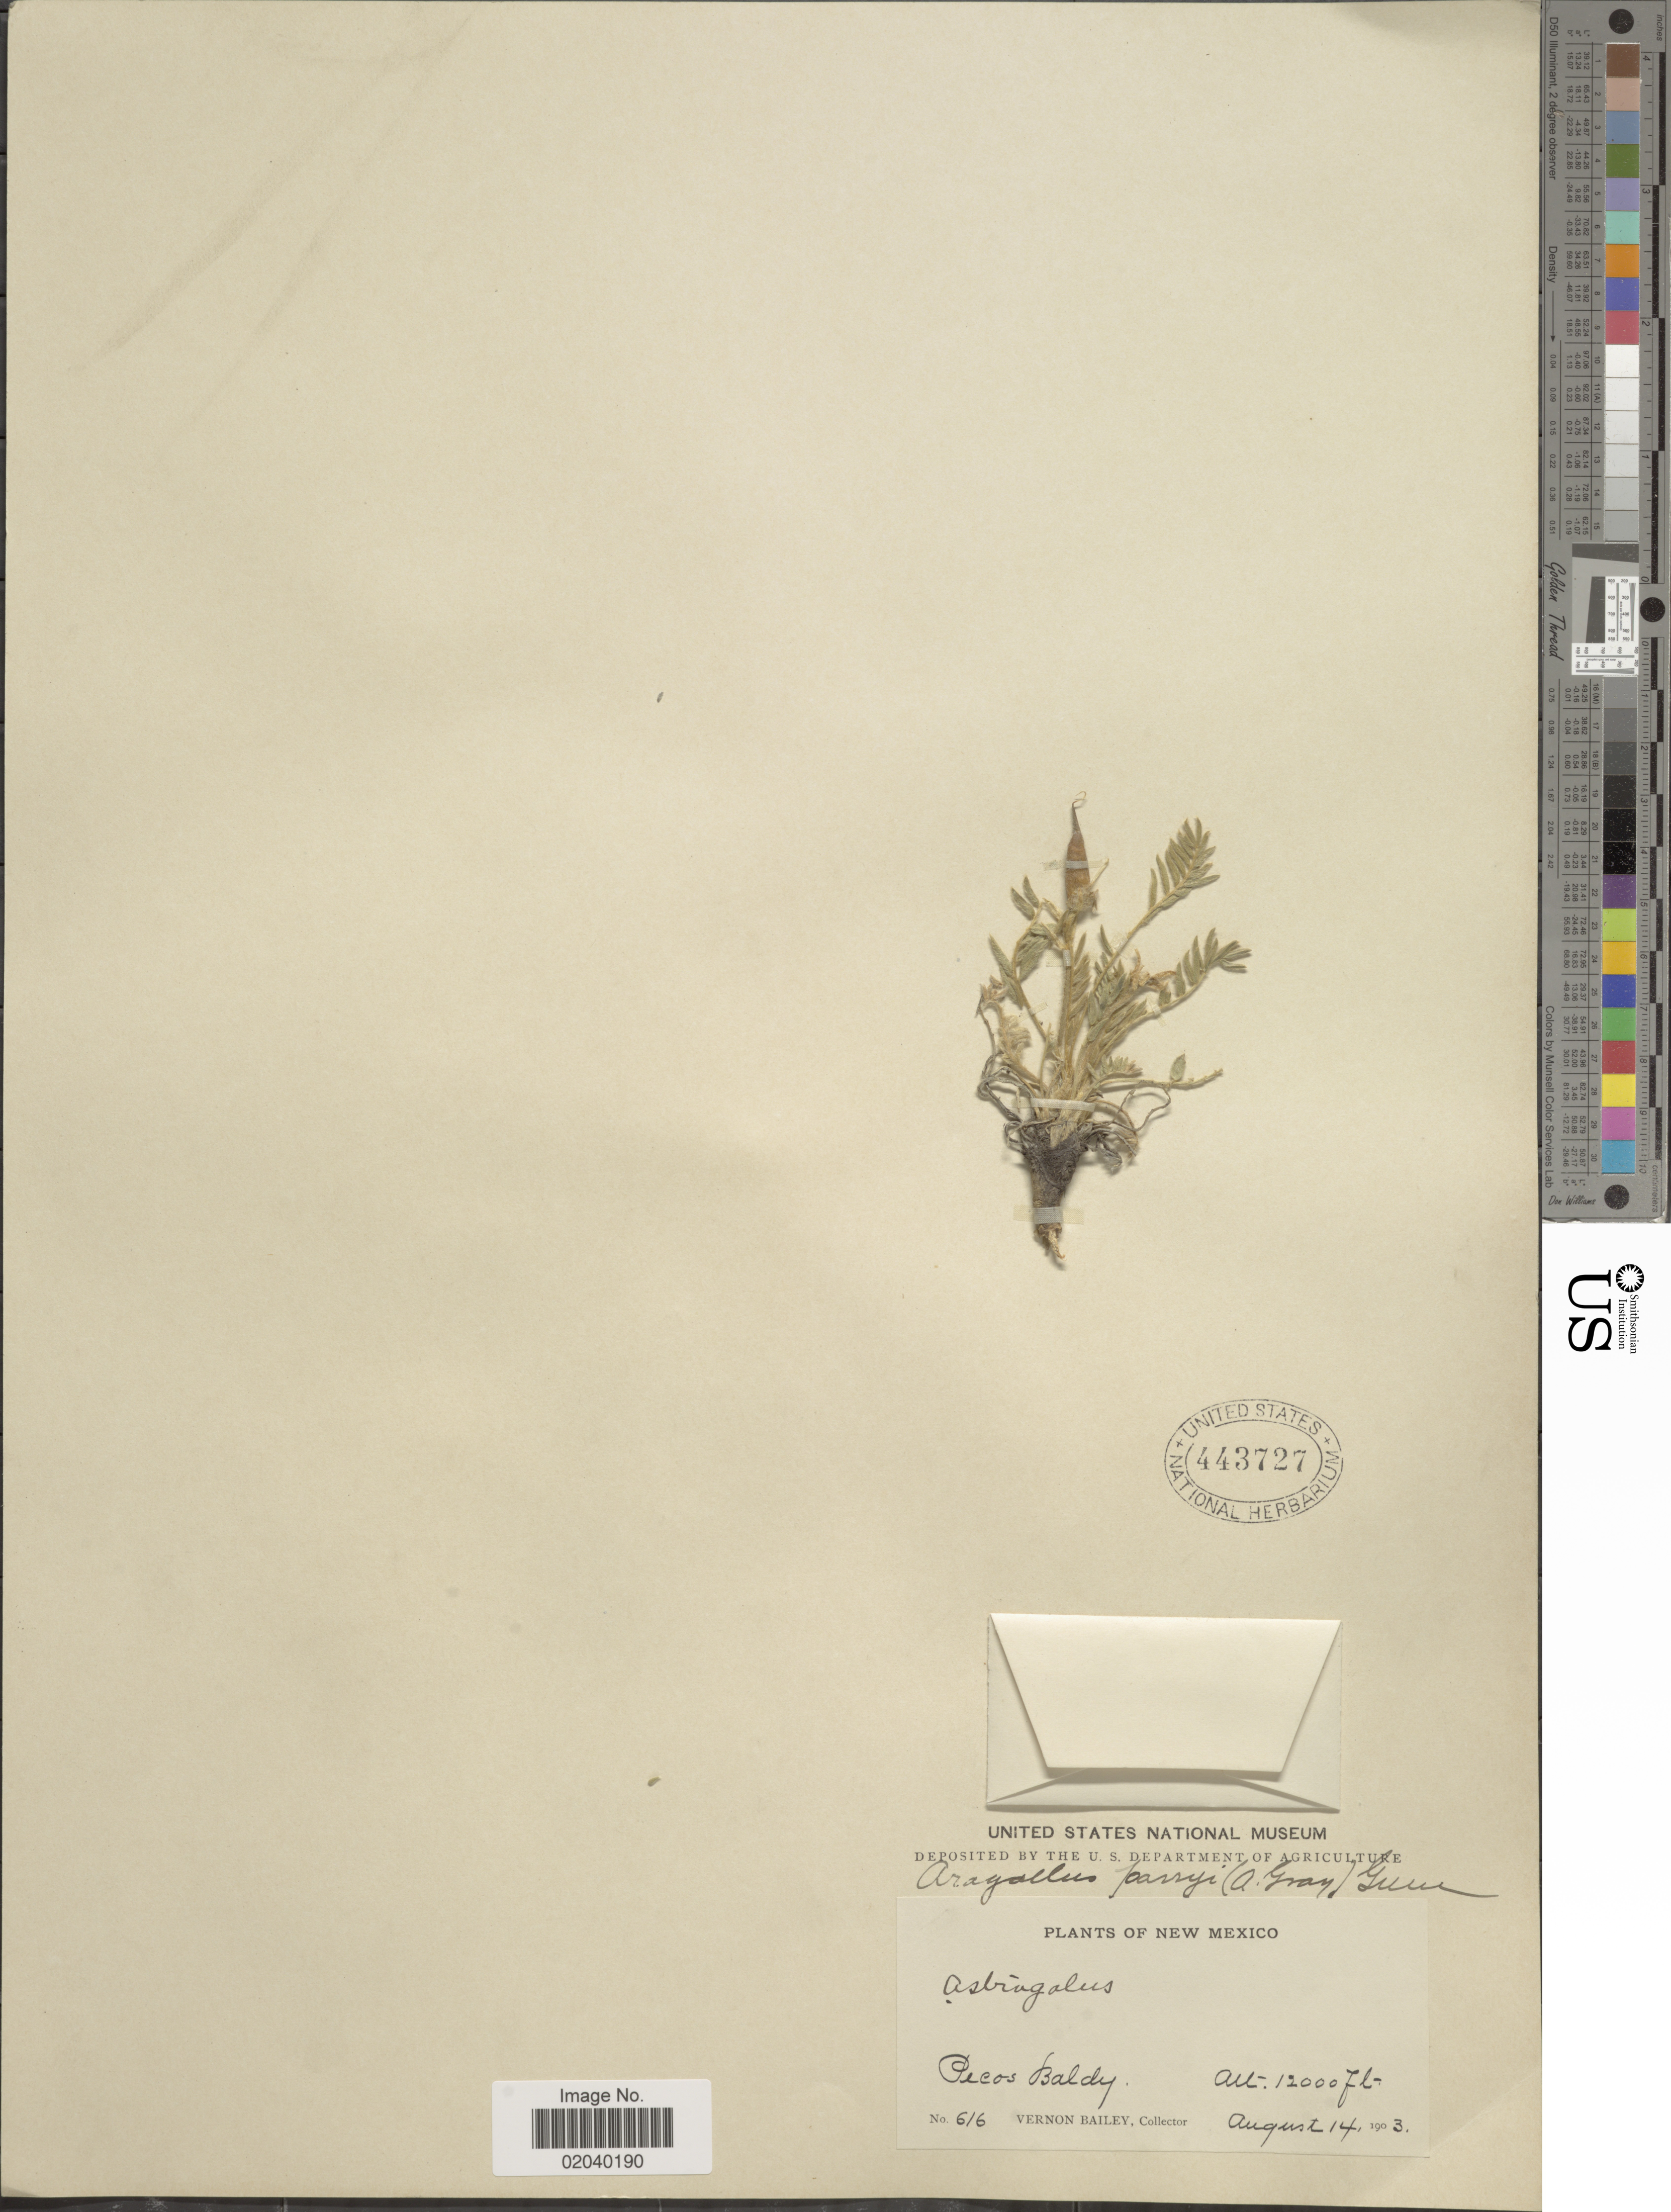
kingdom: Plantae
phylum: Tracheophyta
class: Magnoliopsida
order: Fabales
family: Fabaceae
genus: Oxytropis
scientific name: Oxytropis parryi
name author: A. Gray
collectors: V. O. Bailey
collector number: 616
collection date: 1903-08-14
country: United States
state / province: New Mexico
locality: Pecos Baldy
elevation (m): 3658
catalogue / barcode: US 443727